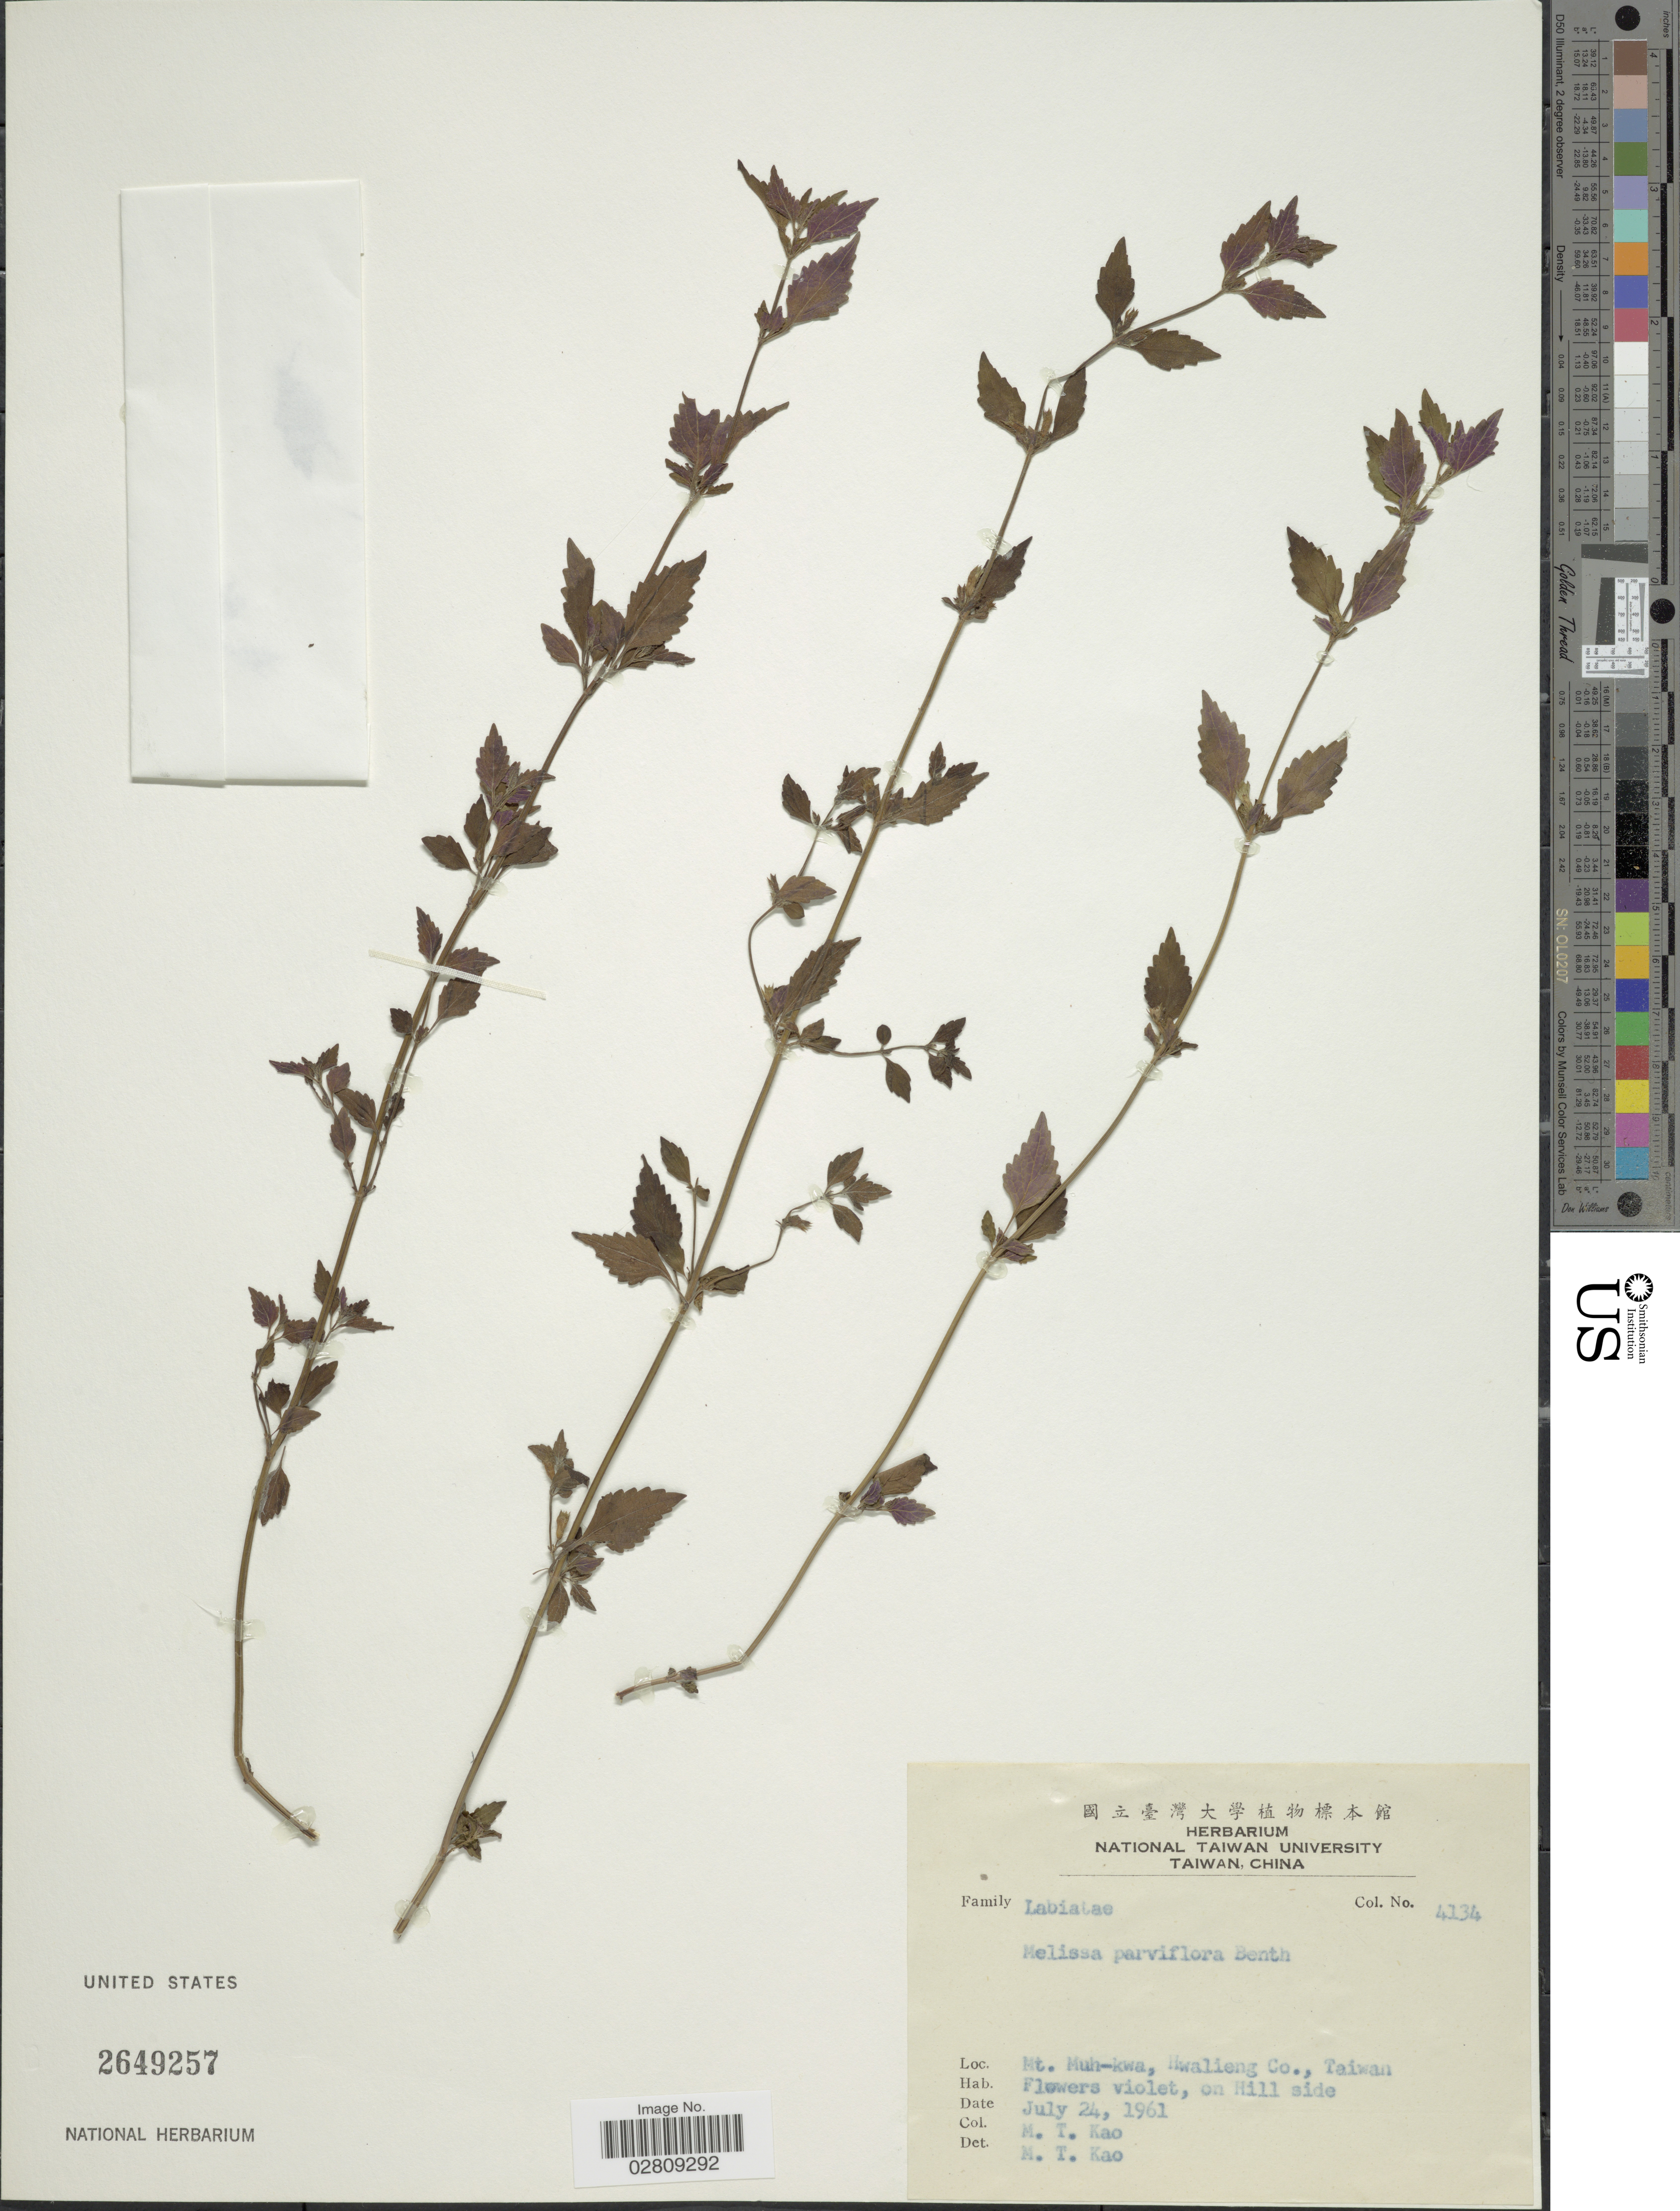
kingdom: Plantae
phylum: Tracheophyta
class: Magnoliopsida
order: Lamiales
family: Lamiaceae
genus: Melissa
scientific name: Melissa axillaris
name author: (Benth.) Bakh. f.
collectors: M. T. Kao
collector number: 4134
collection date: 1961-07-24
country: Taiwan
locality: Mt. Muh-kwa, Hwalieng Co.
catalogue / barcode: US 2649257